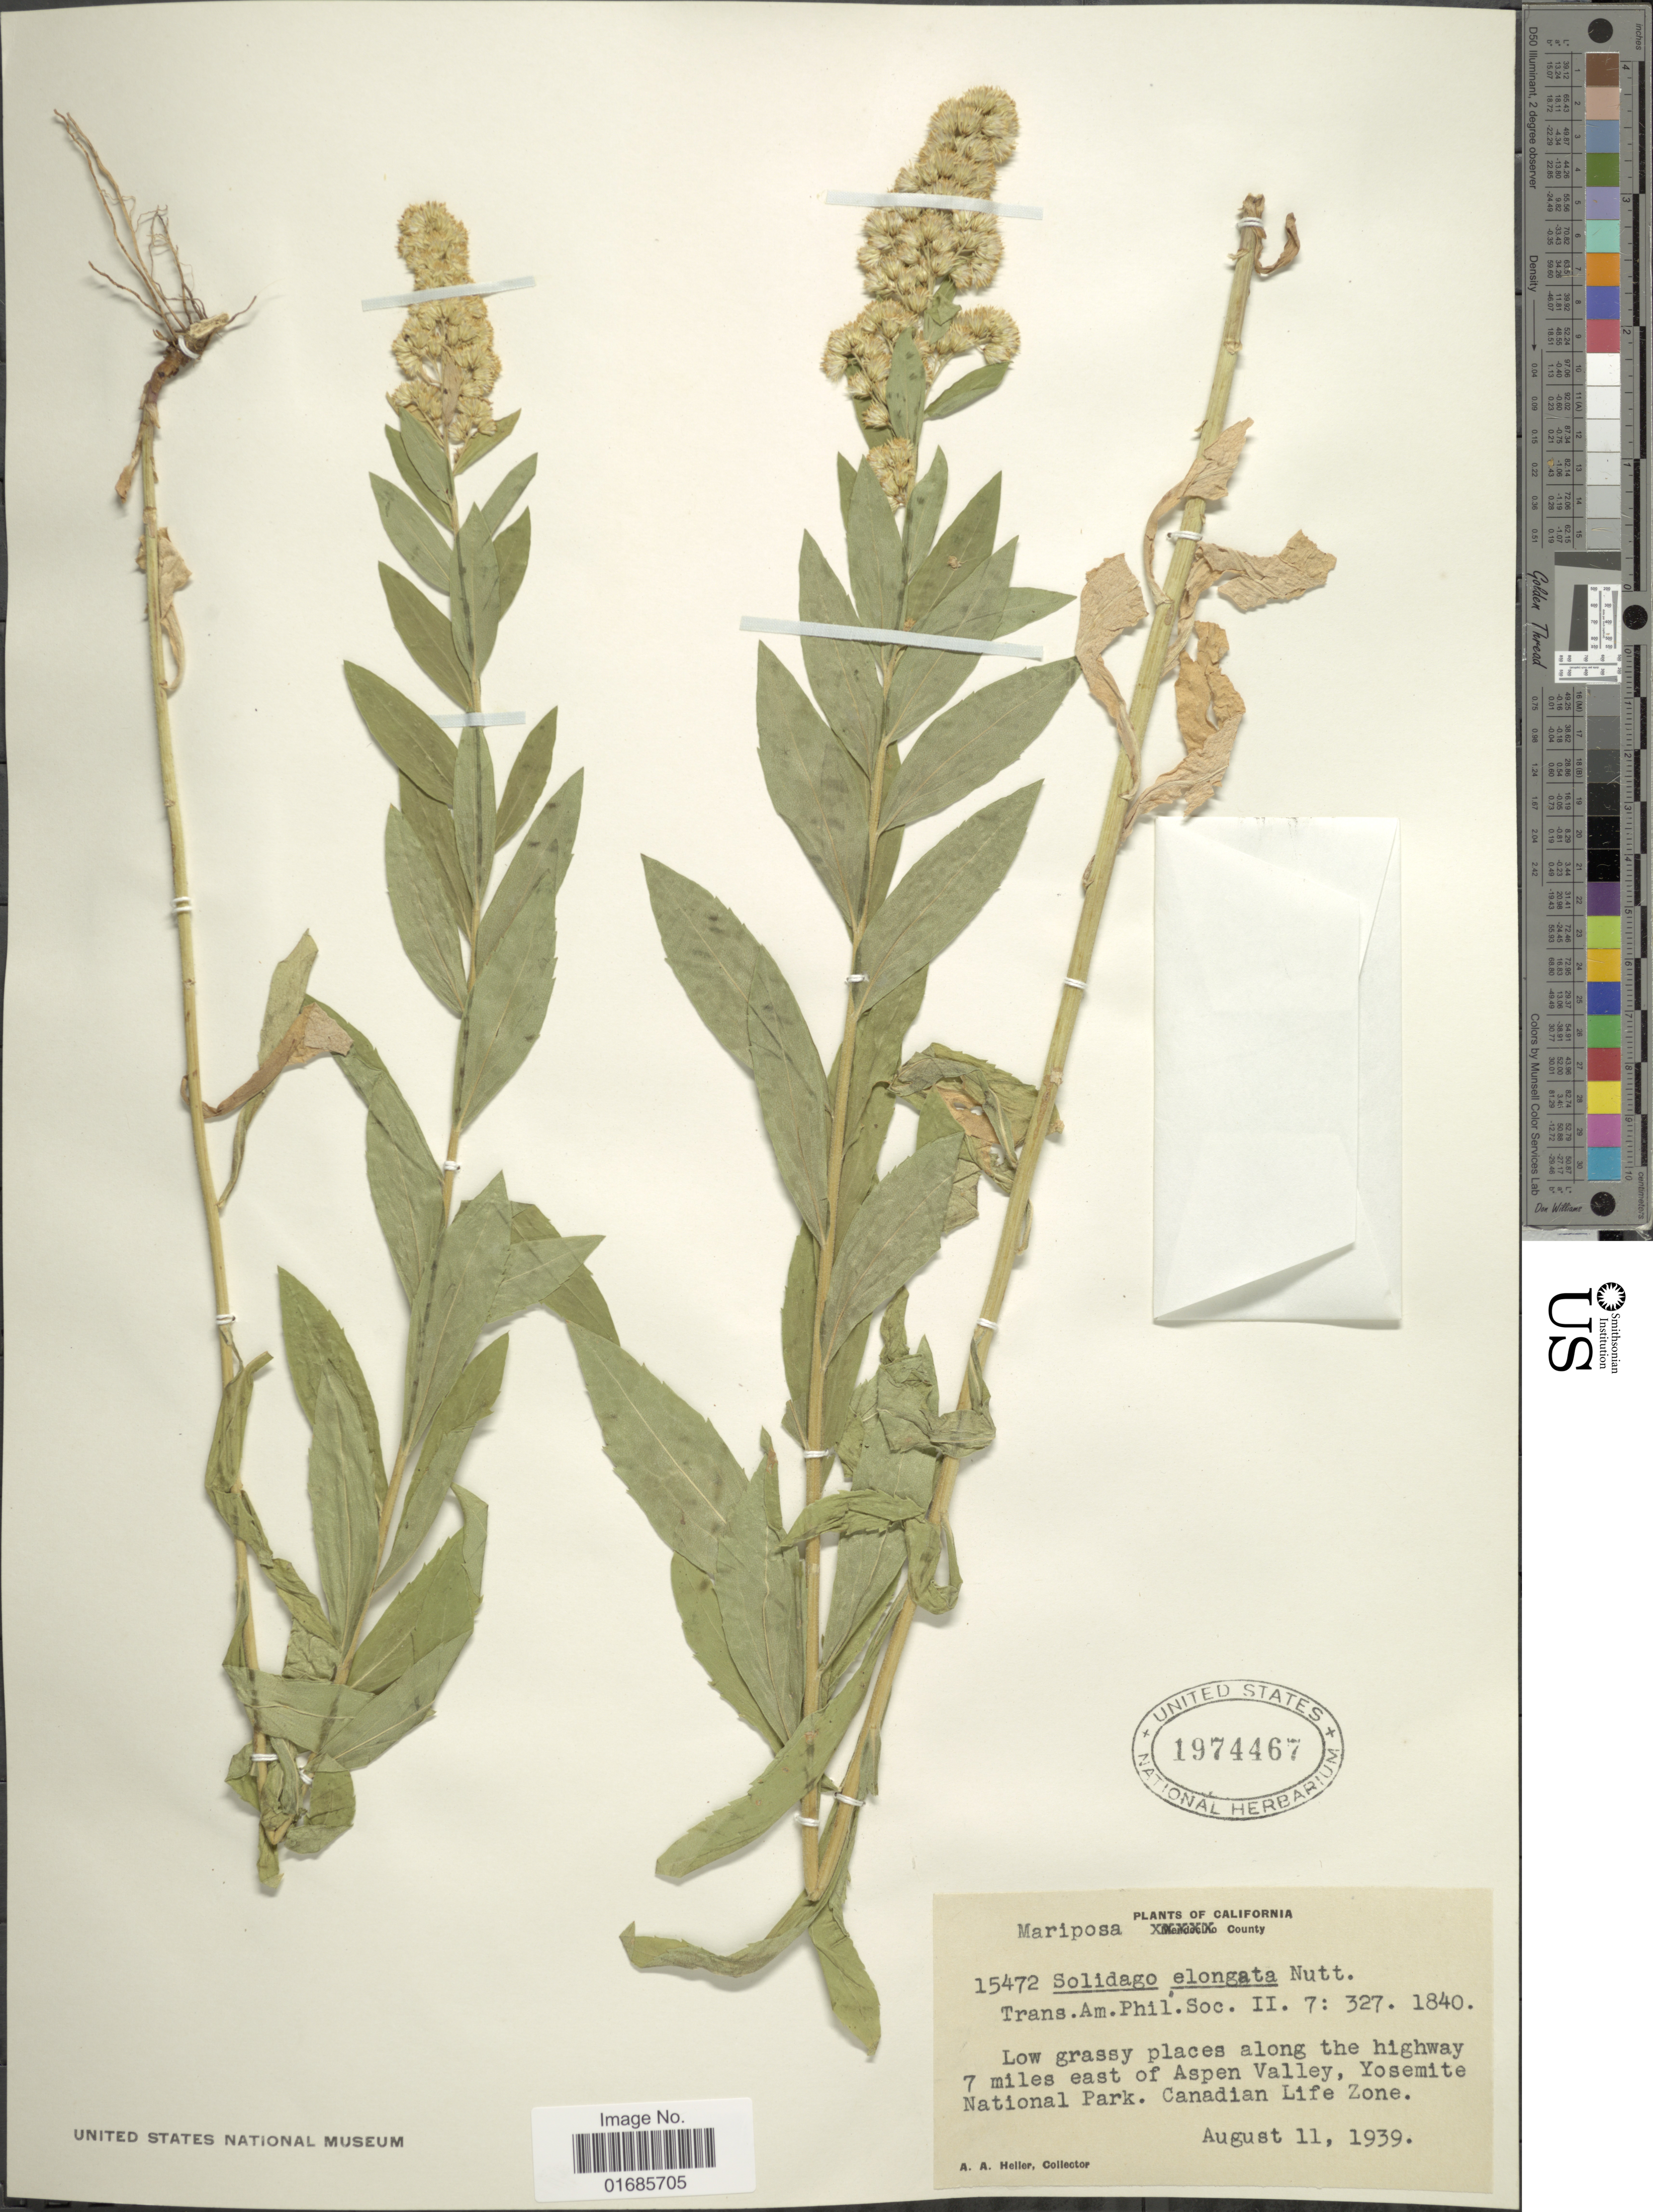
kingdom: Plantae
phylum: Tracheophyta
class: Magnoliopsida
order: Asterales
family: Asteraceae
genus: Solidago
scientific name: Solidago canadensis var. salebrosa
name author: (Piper) M.E. Jones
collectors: A. A. Heller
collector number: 15472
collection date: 1939-08-11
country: United States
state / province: California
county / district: Mariposa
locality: Mariposa County, Low grassy places along the highway 7 miles east of Aspen Valley, Yosemite National Park, Canadian Life Zone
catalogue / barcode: US 1974467